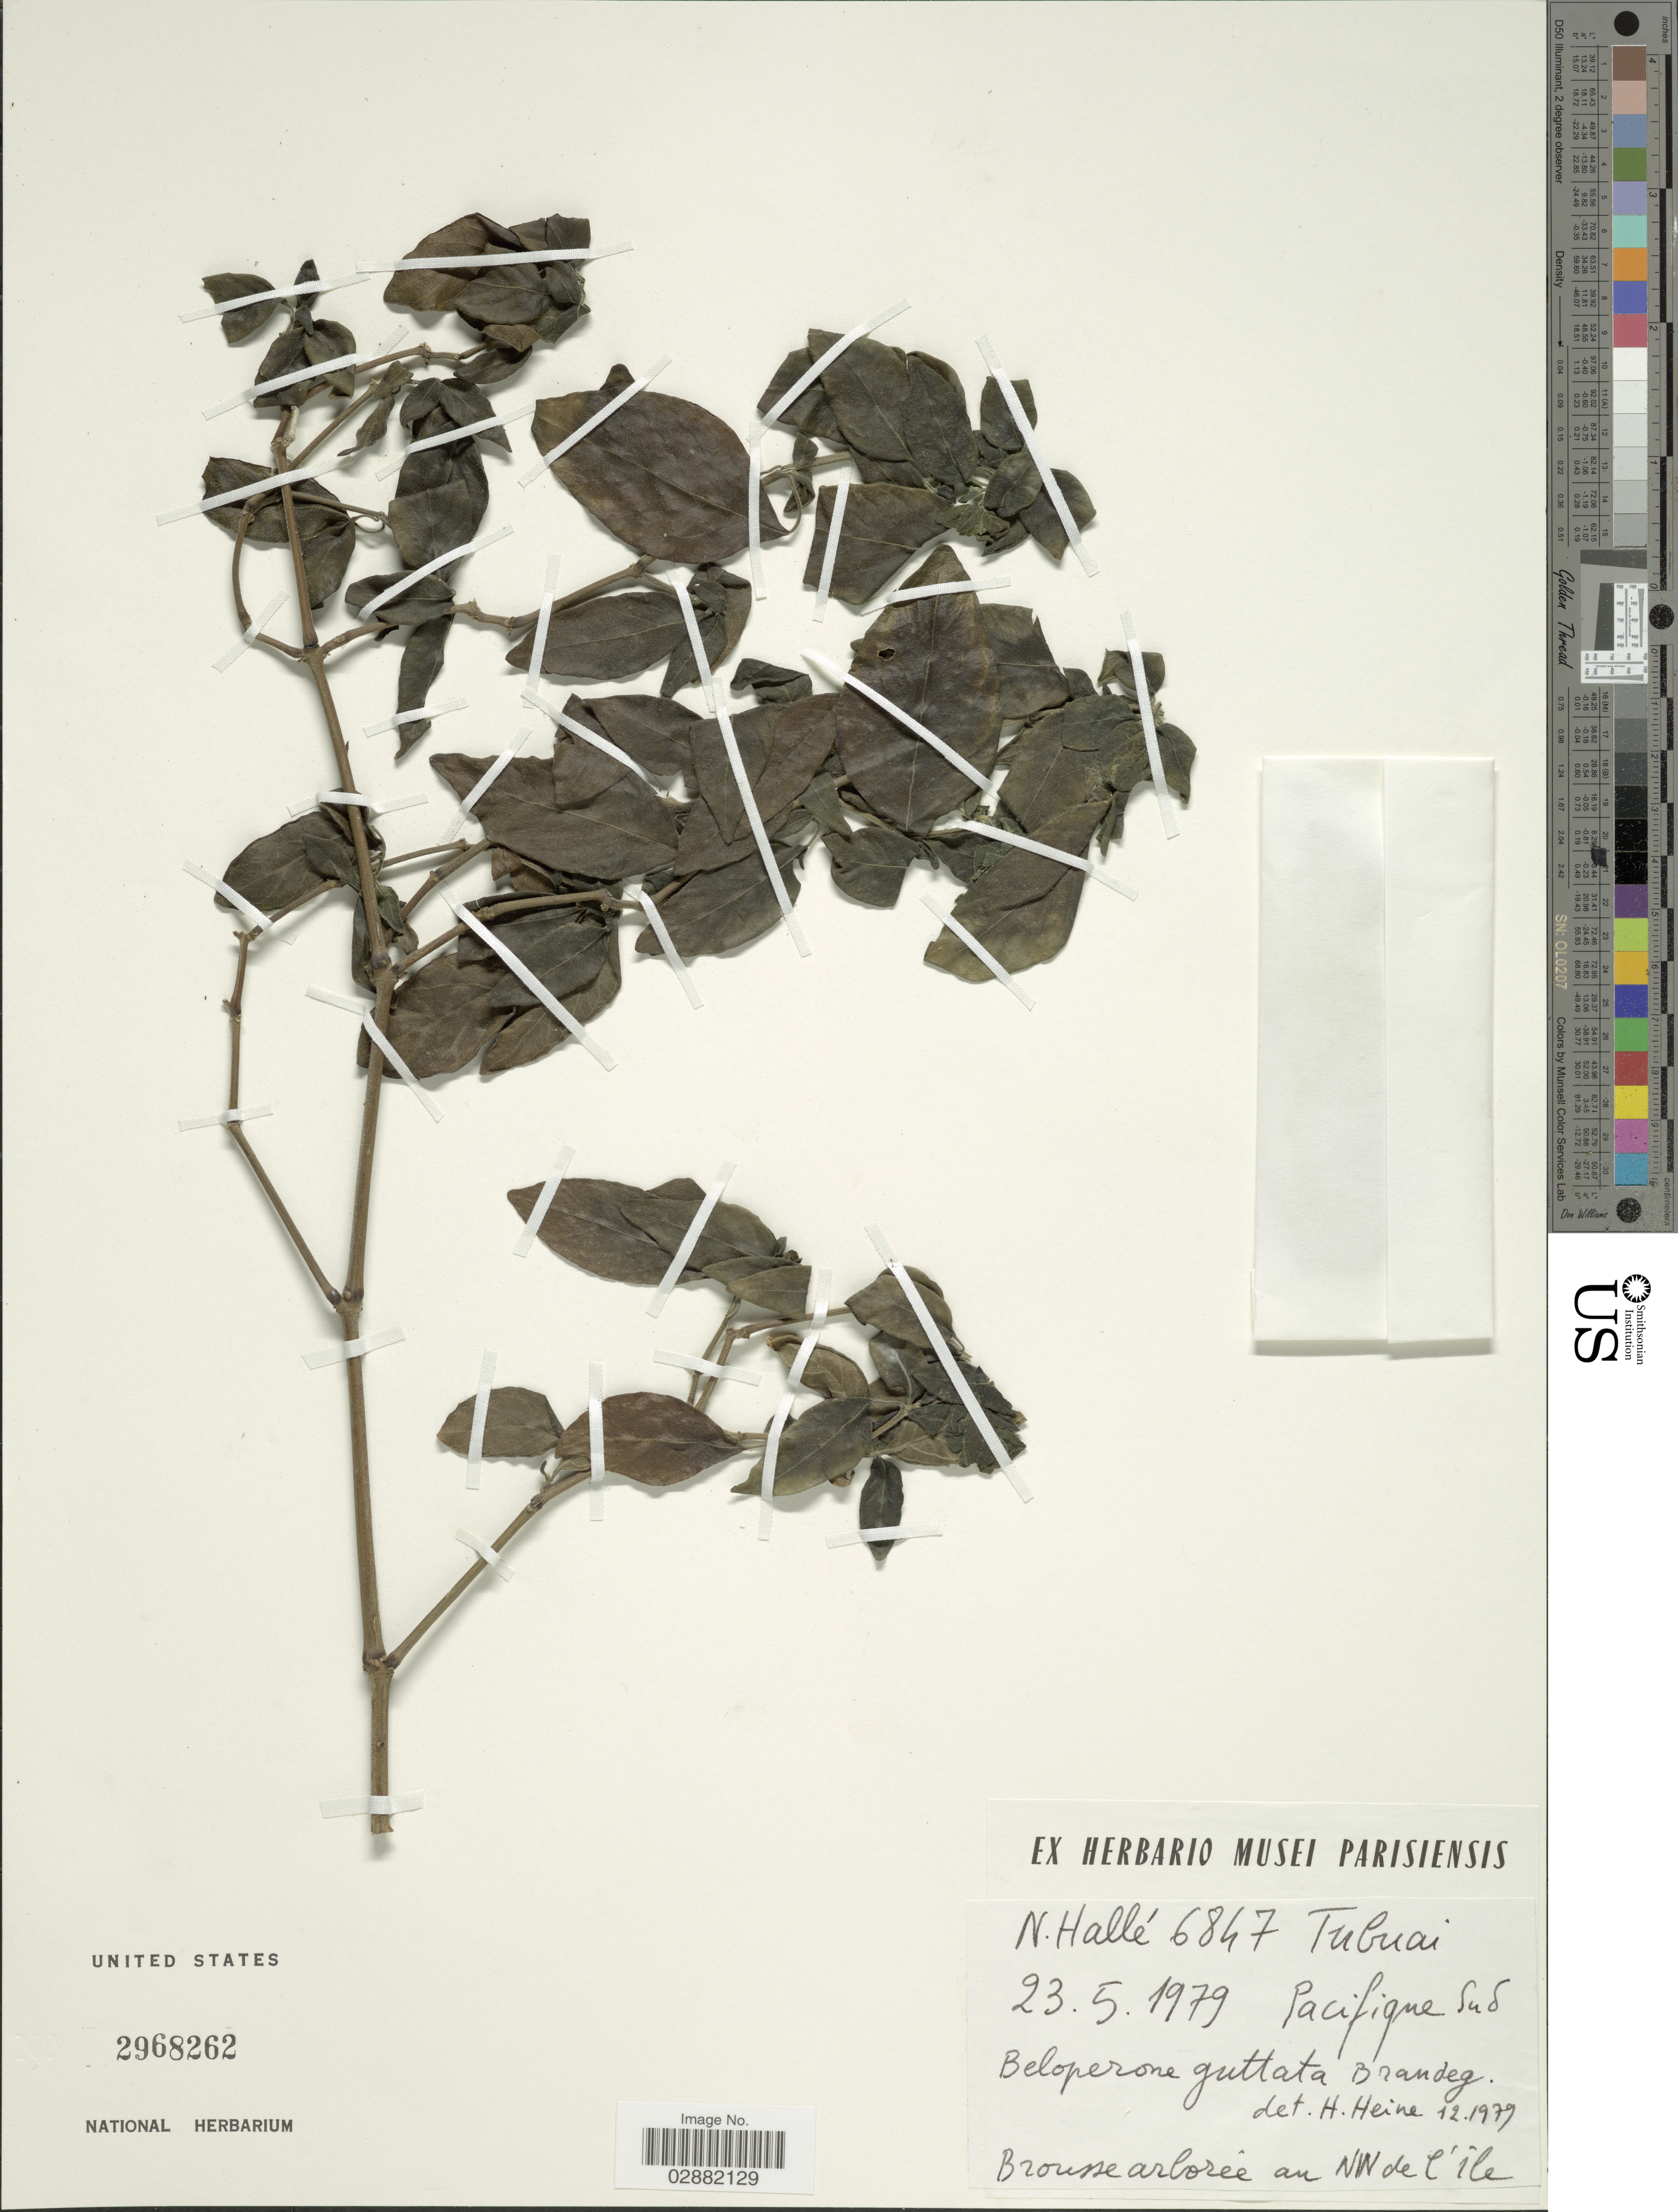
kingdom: Plantae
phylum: Tracheophyta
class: Magnoliopsida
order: Lamiales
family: Acanthaceae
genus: Justicia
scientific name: Justicia brandegeana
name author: Wassh. & L.B. Sm.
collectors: N. Hallé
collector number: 6847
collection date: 1979-05-23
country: French Polynesia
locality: Tubuai, Pacifique Sud.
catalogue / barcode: US 2968262